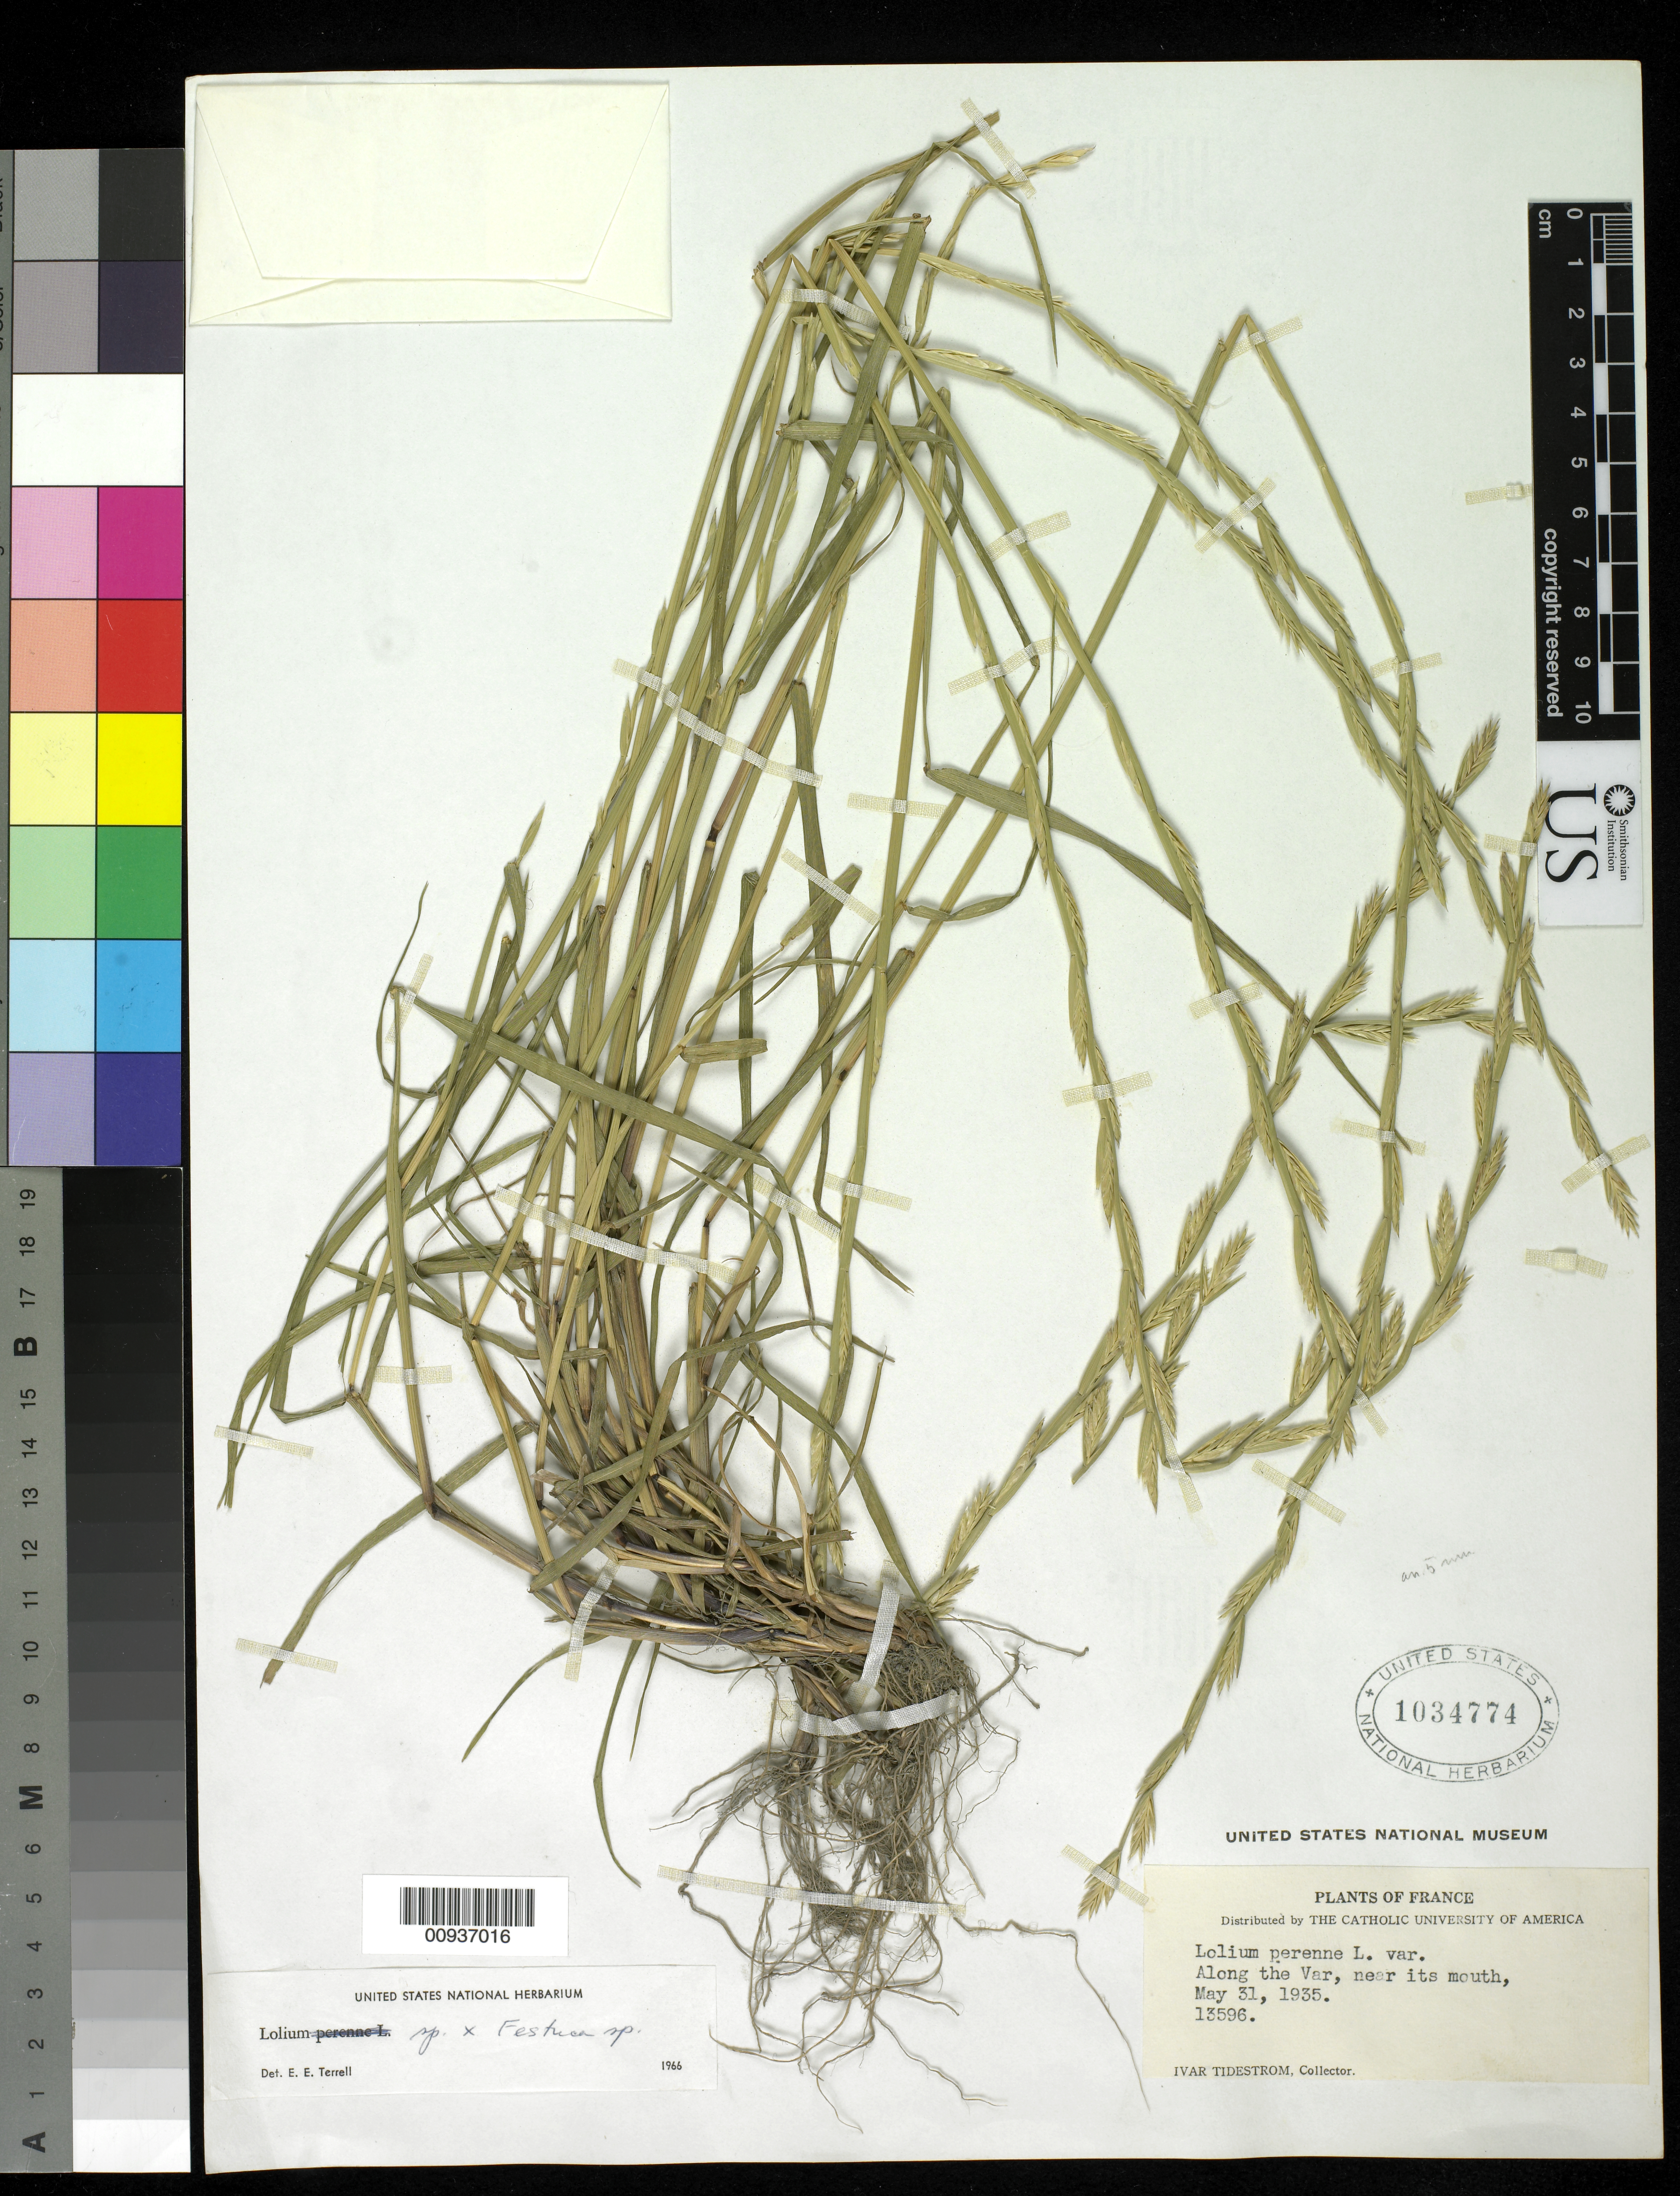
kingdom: Plantae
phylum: Tracheophyta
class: Liliopsida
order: Poales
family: Poaceae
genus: Lolium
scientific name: Lolium perenne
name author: L.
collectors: I. F. Tidestrom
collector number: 13596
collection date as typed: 31 May 1935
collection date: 1935-05-31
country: France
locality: Along the Var, near its mouth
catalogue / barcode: US 1034774